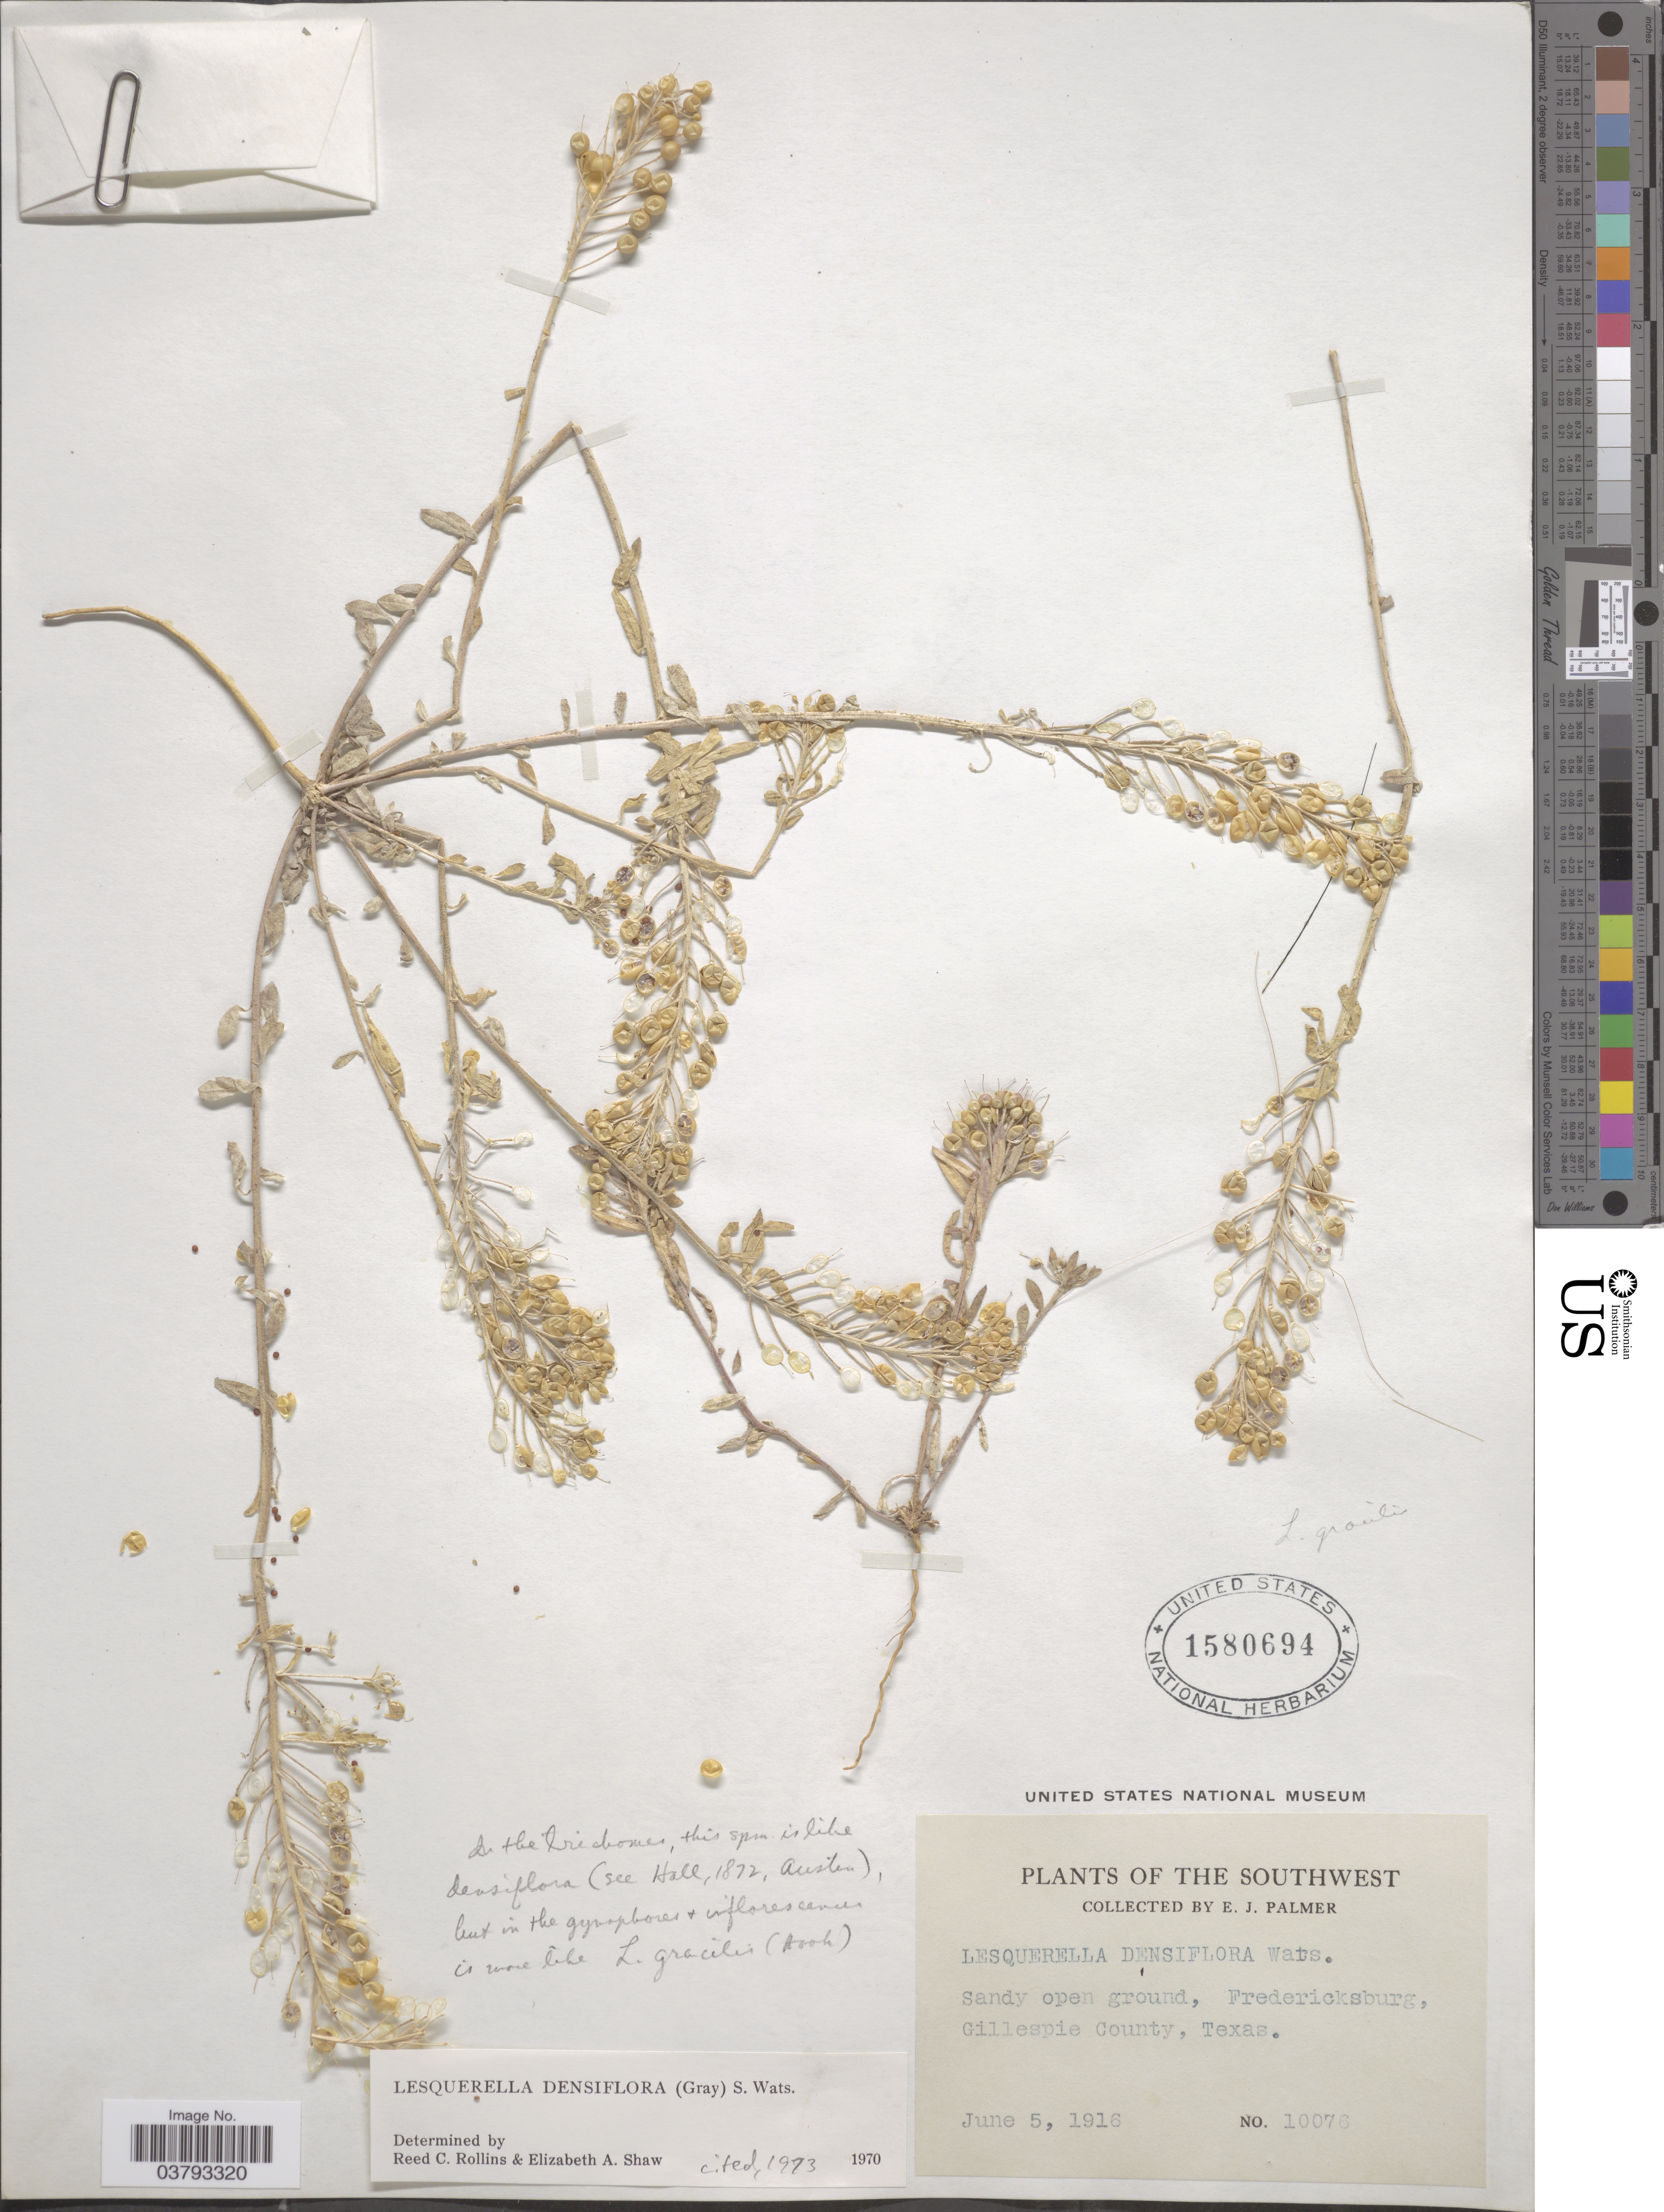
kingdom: Plantae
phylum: Tracheophyta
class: Magnoliopsida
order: Brassicales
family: Brassicaceae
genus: Lesquerella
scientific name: Lesquerella densiflora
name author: (A. Gray) S. Watson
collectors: E. J. Palmer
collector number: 10076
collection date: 1916-06-05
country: United States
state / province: Texas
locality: The Southwest. Fredericksburg, Gillespie County.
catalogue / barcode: US 1580694